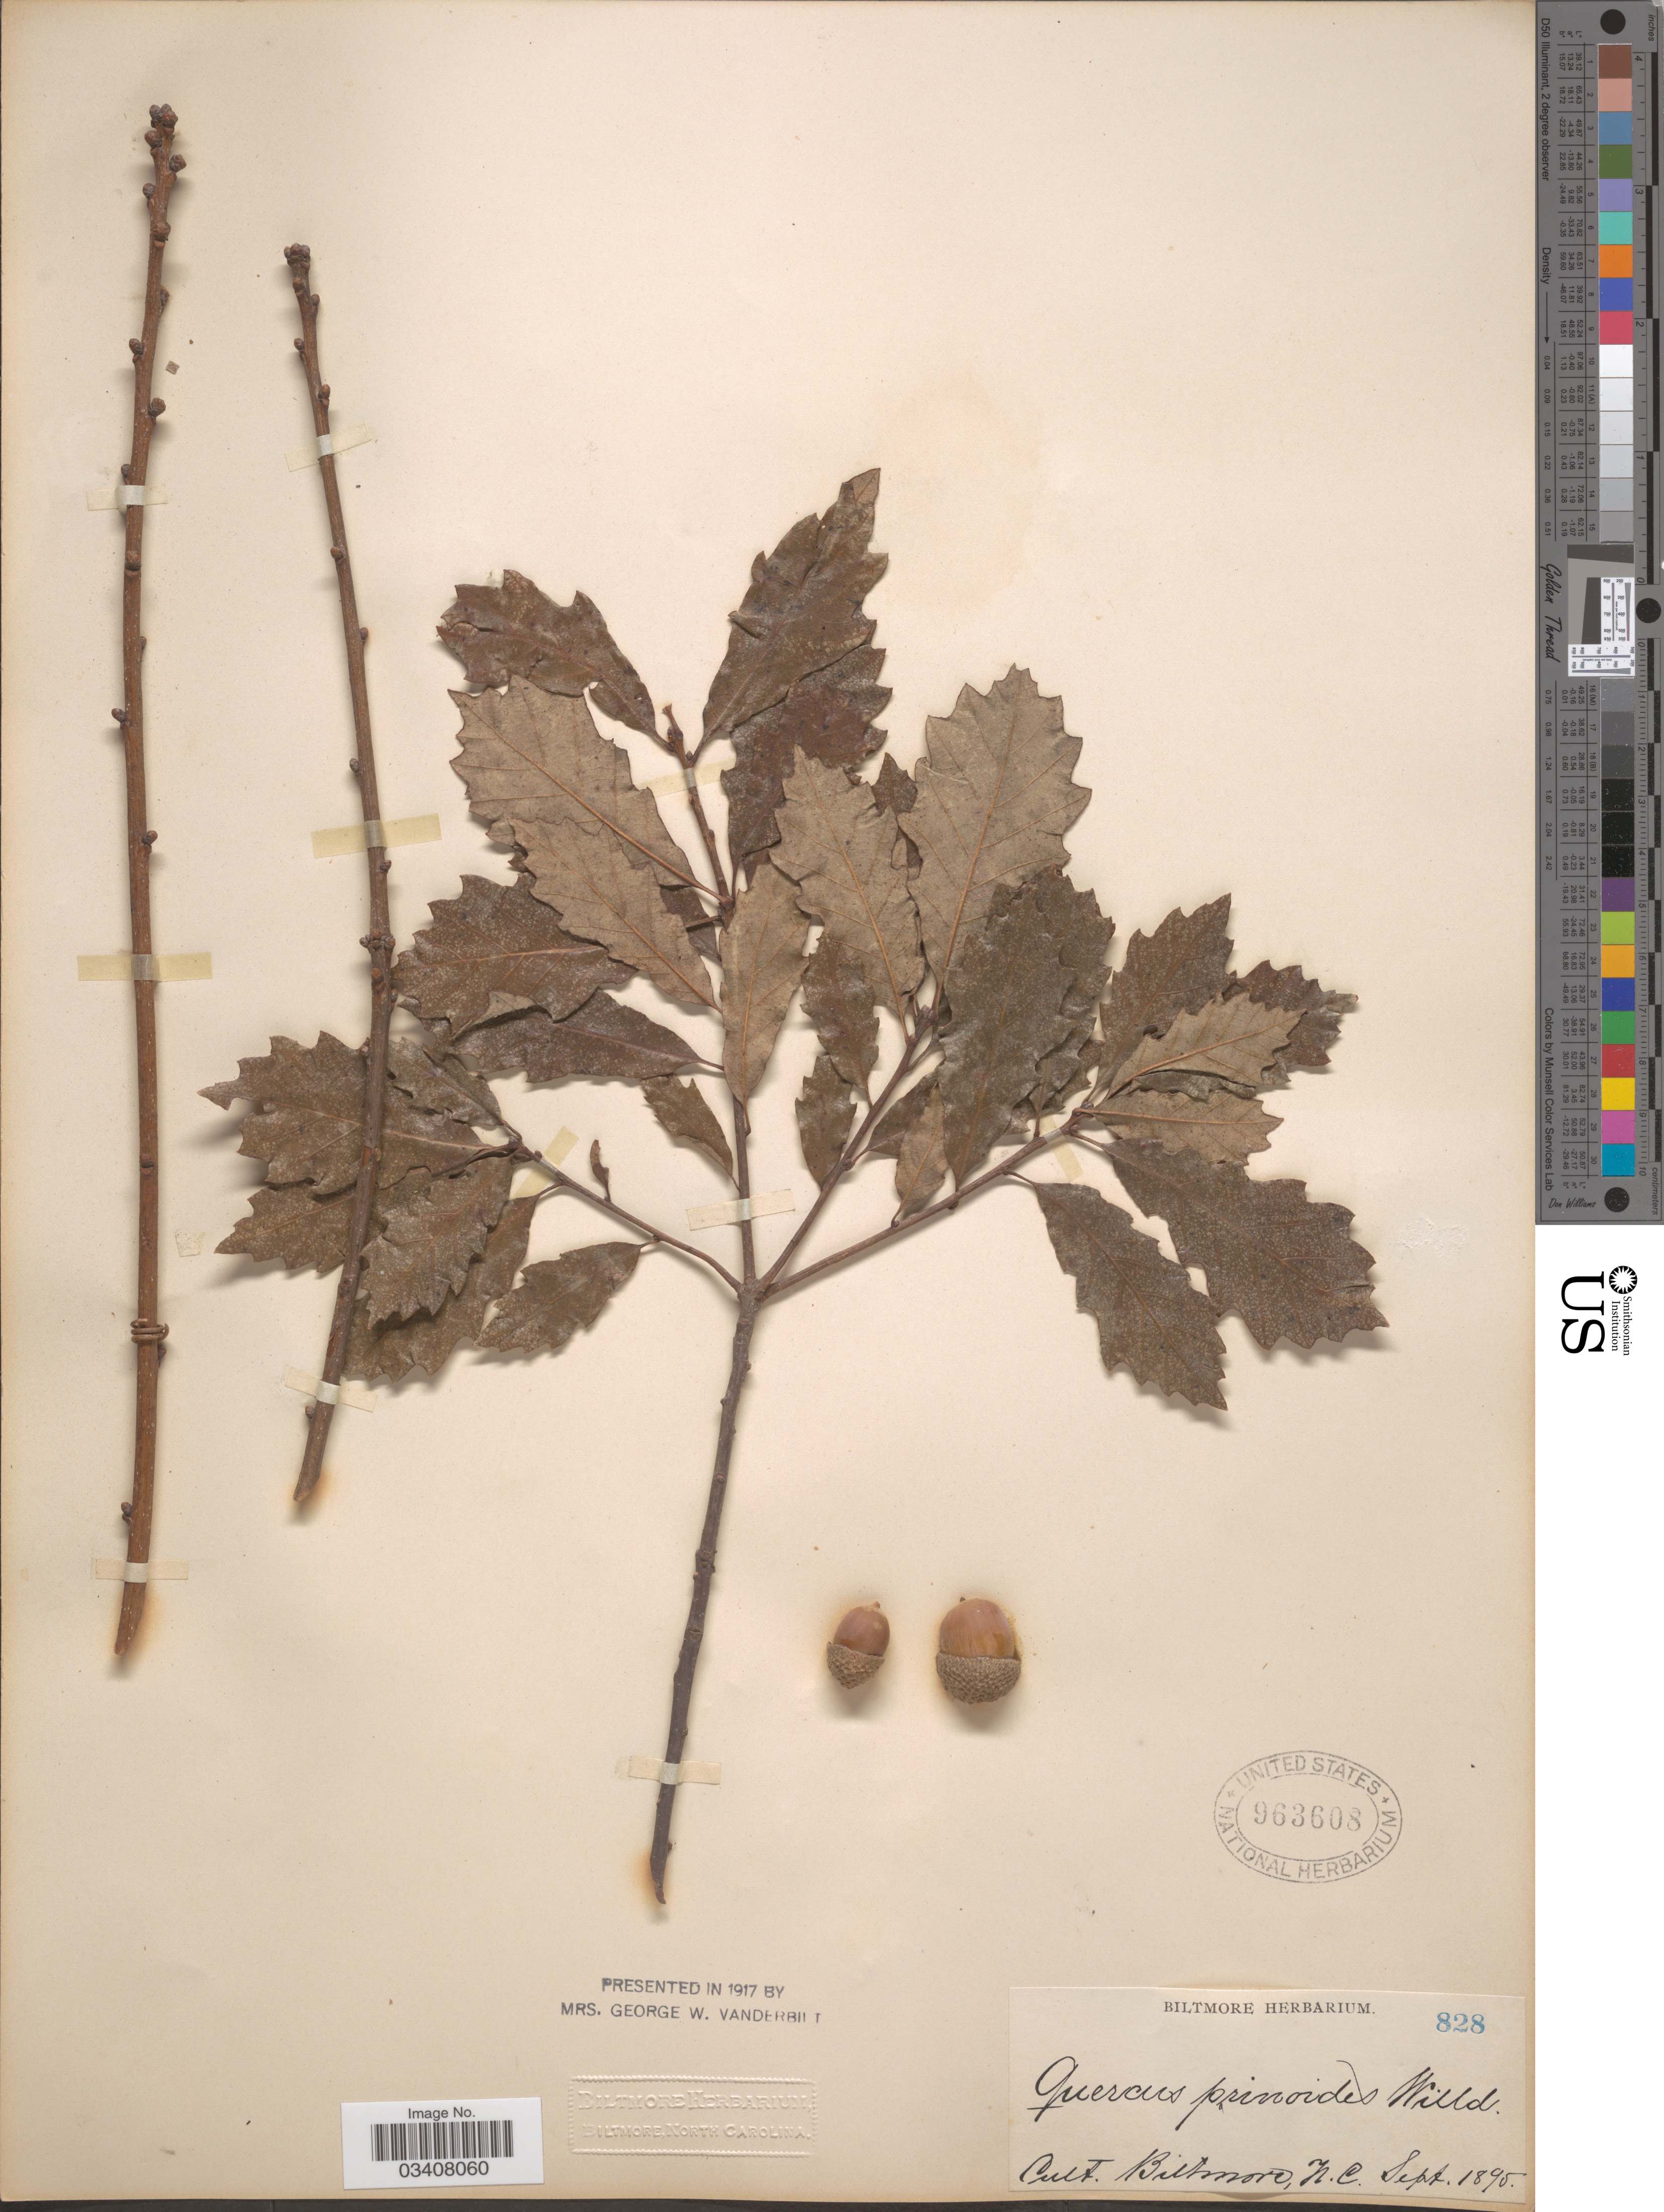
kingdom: Plantae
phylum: Tracheophyta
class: Magnoliopsida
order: Fagales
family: Fagaceae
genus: Quercus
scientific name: Quercus prinoides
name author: Willd.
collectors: ex herb. Biltmore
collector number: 828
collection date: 1895-09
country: United States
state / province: North Carolina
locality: Cult Biltmore.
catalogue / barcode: US 963608